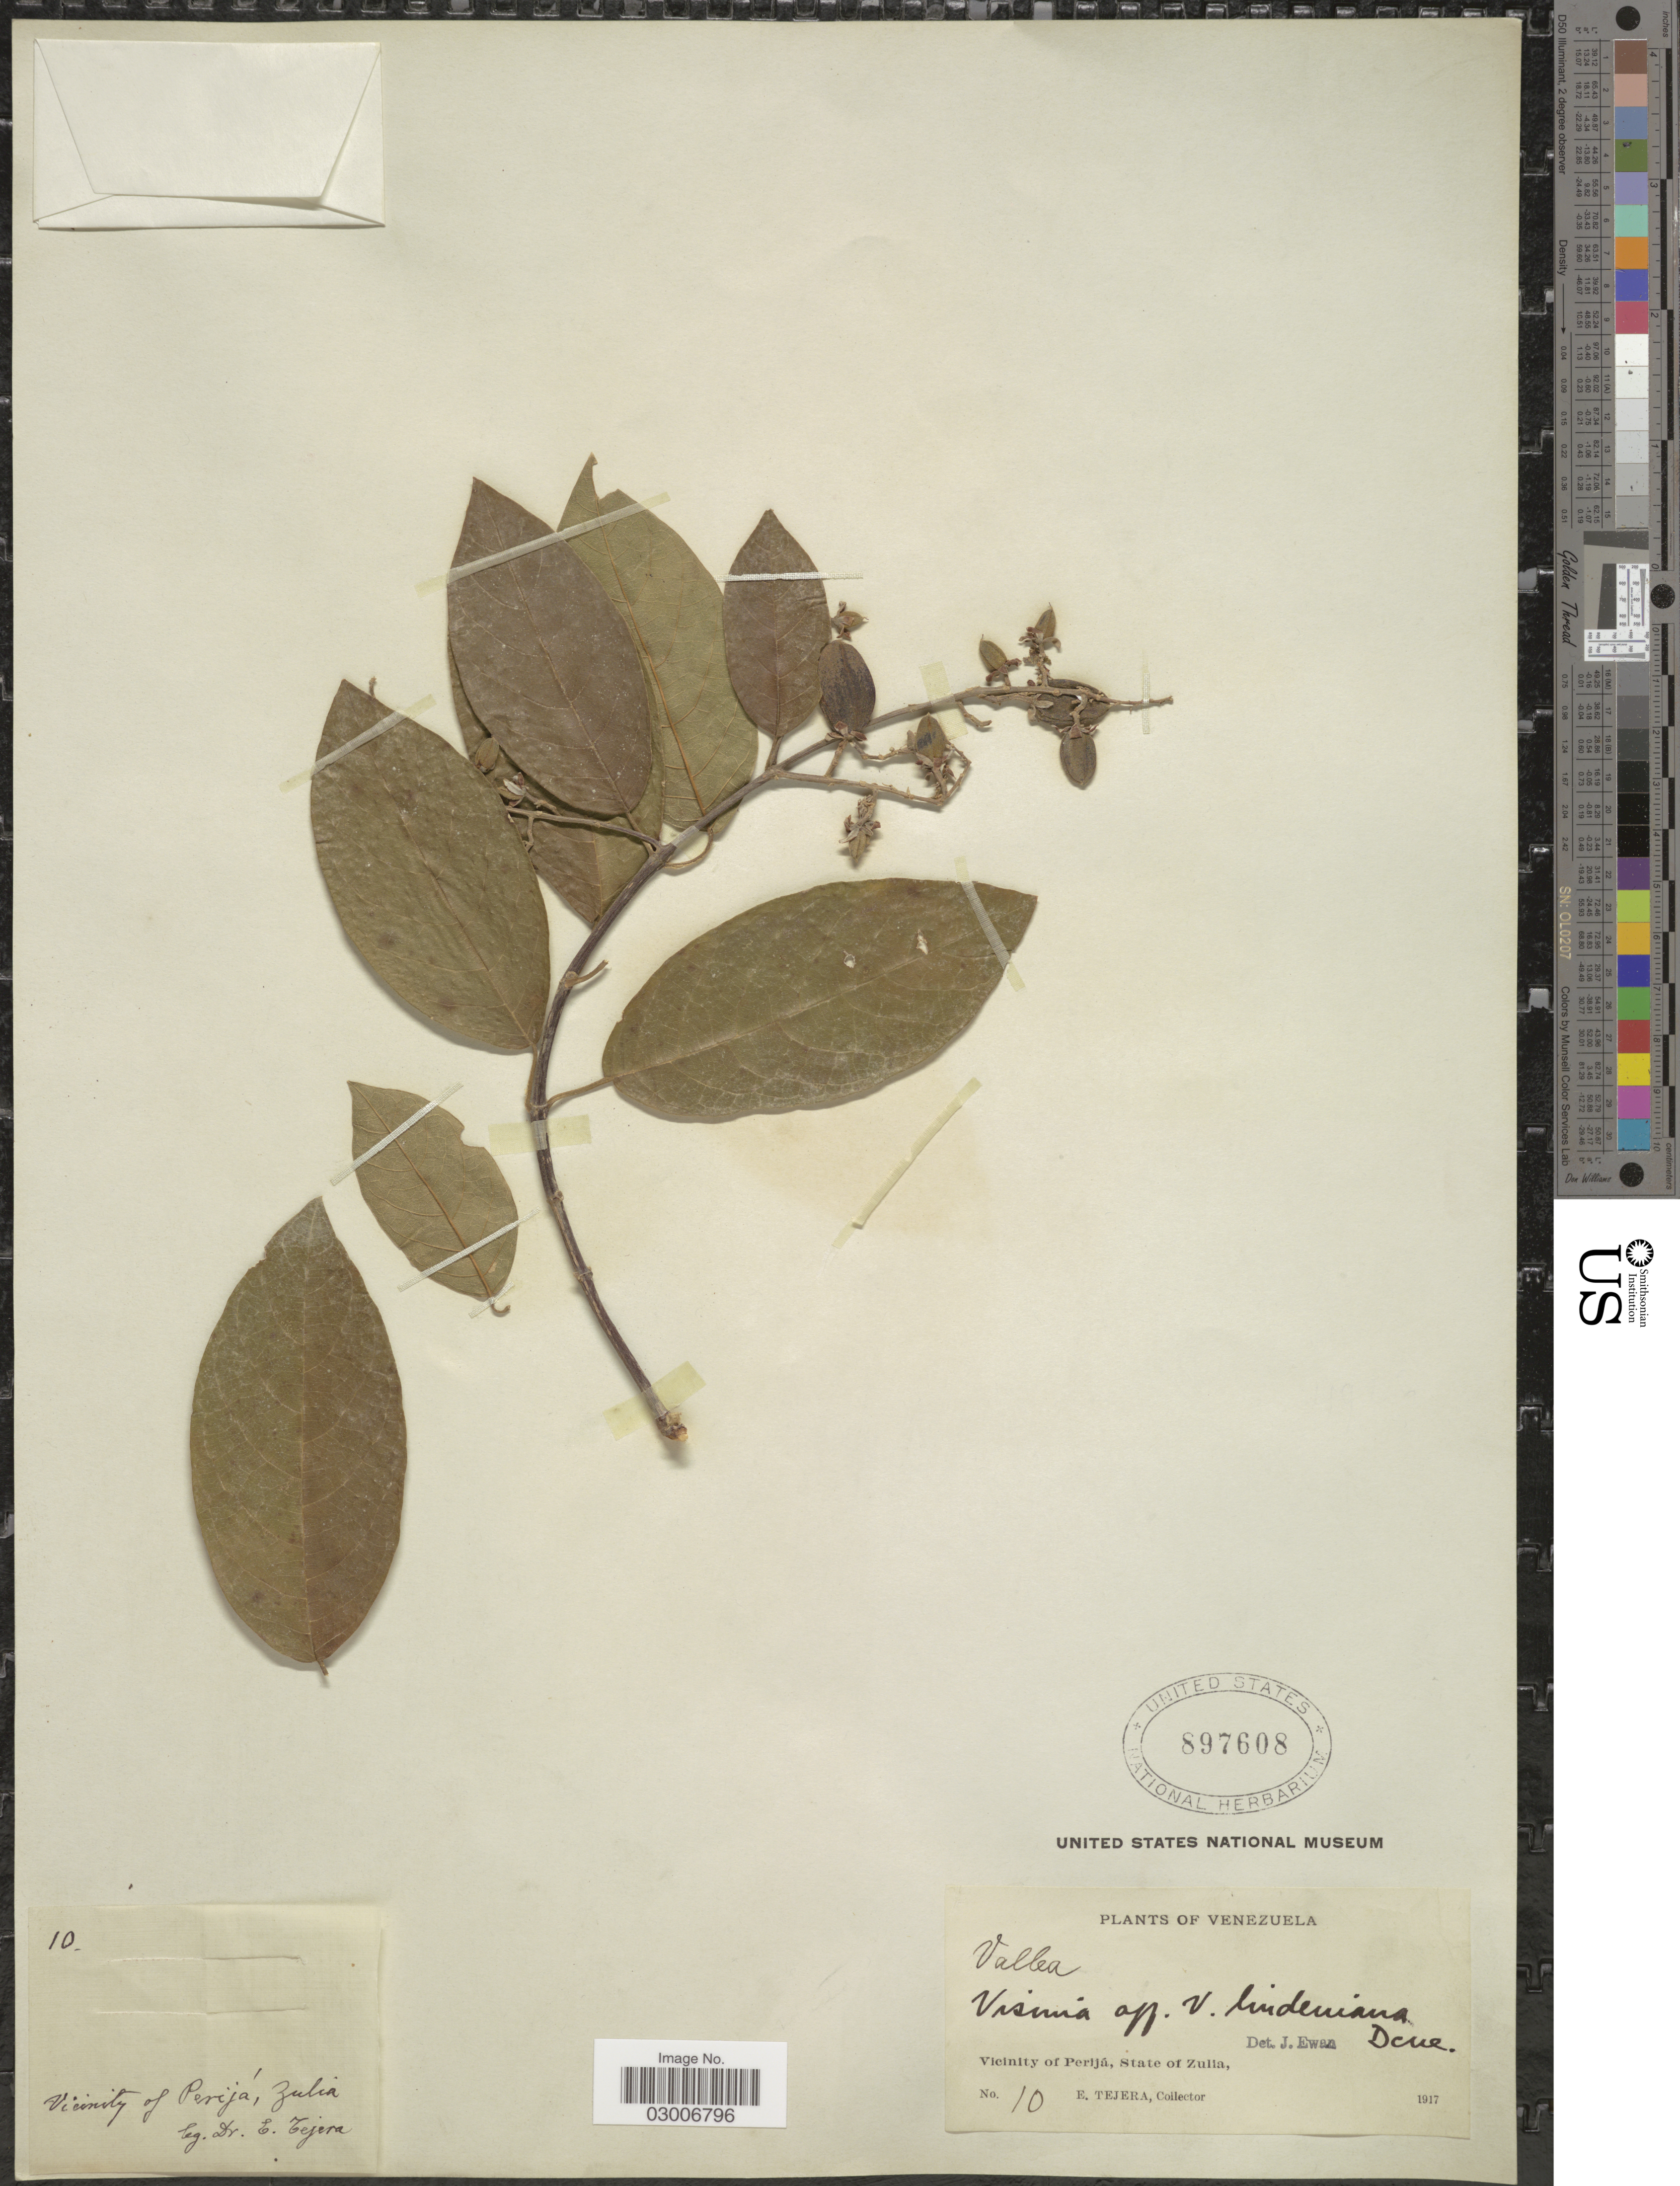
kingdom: Plantae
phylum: Tracheophyta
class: Magnoliopsida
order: Malpighiales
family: Hypericaceae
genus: Vismia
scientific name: Vismia lindeniana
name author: Decne.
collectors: E. Tejera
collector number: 10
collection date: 1917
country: Venezuela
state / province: Zulia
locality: Vicinity of Perijá.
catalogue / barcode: US 897608